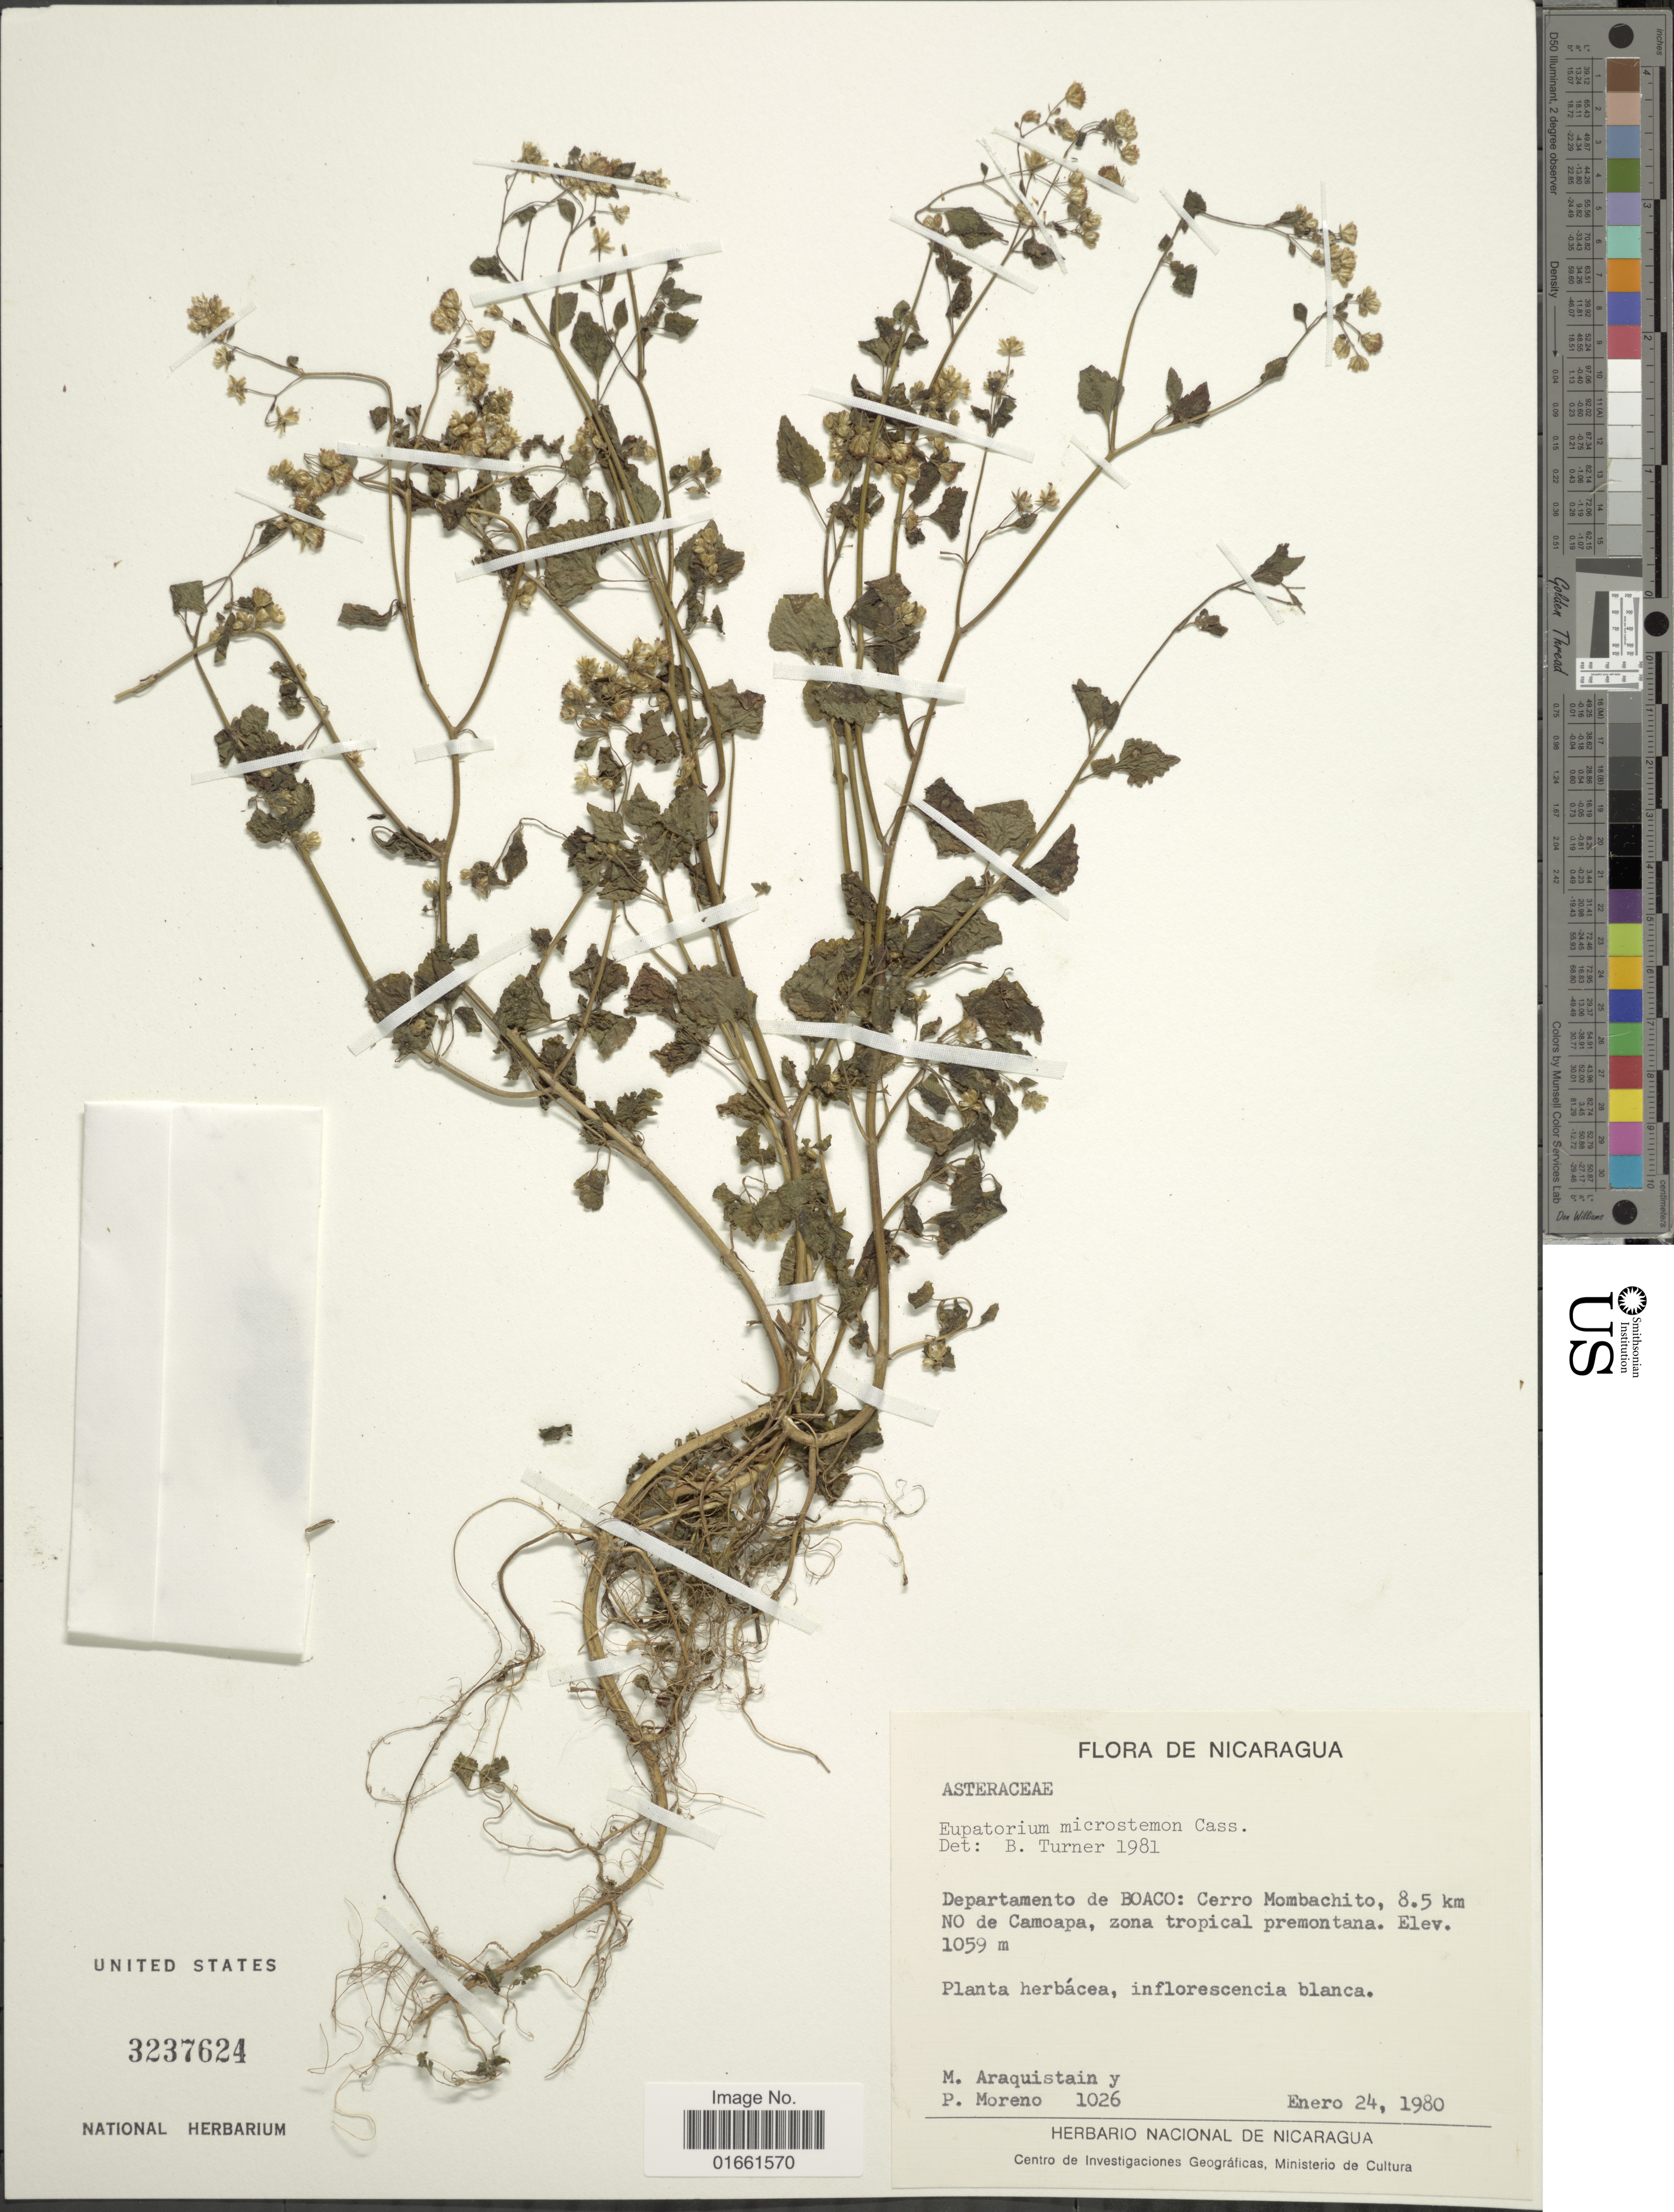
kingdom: Plantae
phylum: Tracheophyta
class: Magnoliopsida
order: Asterales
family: Asteraceae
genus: Fleischmannia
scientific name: Fleischmannia microstemon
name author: (Cass.) R.M. King & H. Rob.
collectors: M. Araquistain & P. Moreno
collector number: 1026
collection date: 1980-01-24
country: Nicaragua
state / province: Boaco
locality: Departamento de Boaca: Cerro Mombachito, 8,5 km NO de Camoapa. zone tropical premontana.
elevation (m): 1059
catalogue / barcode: US 3237624